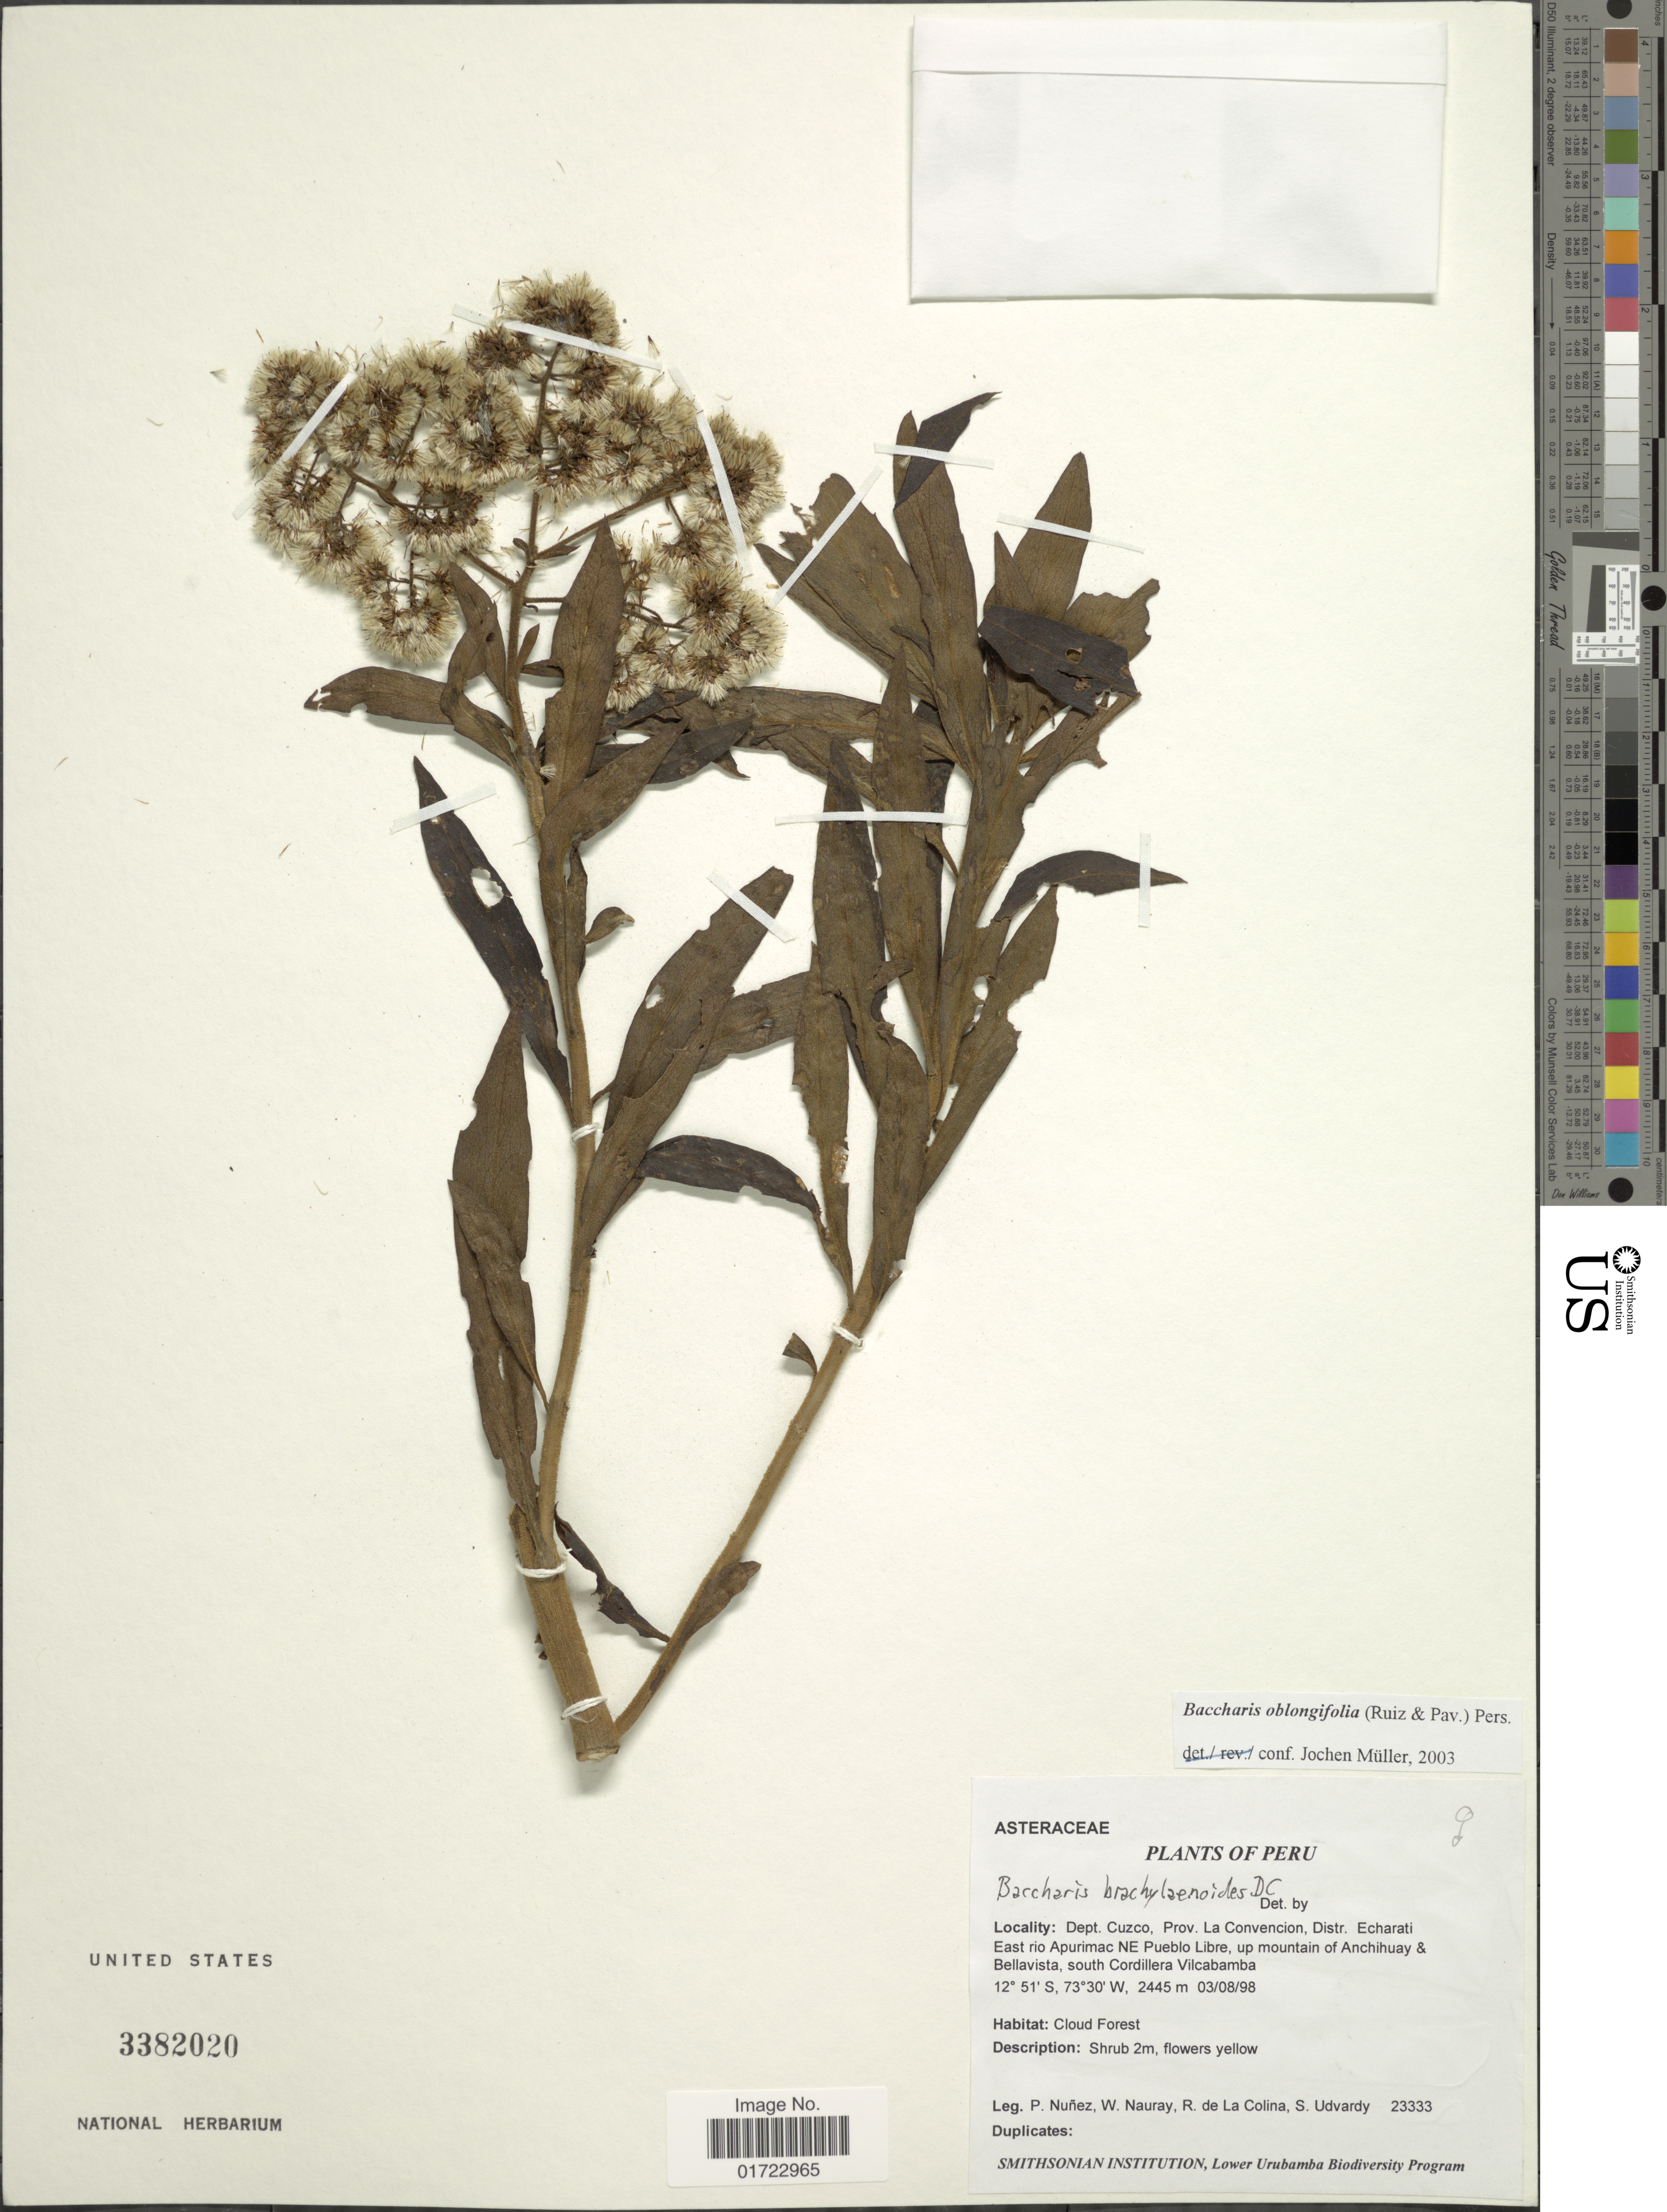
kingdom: Plantae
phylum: Tracheophyta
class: Magnoliopsida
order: Asterales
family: Asteraceae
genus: Baccharis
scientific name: Baccharis oblongifolia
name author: (Ruiz & Pav.) Pers.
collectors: P. Nuñez V., W. Nauray, R. de La Colina & S. Udvardy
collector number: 23333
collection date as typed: Transcribed d/m/y: 3/8/98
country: Peru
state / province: Cusco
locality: Prov. La Convencion, Distr. Echarati East rio Apurimac NE Pueblo Libre, up mountain of Anchihuay & Bellavista, south Cordillera Vilcabamba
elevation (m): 2445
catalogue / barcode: US 3382020